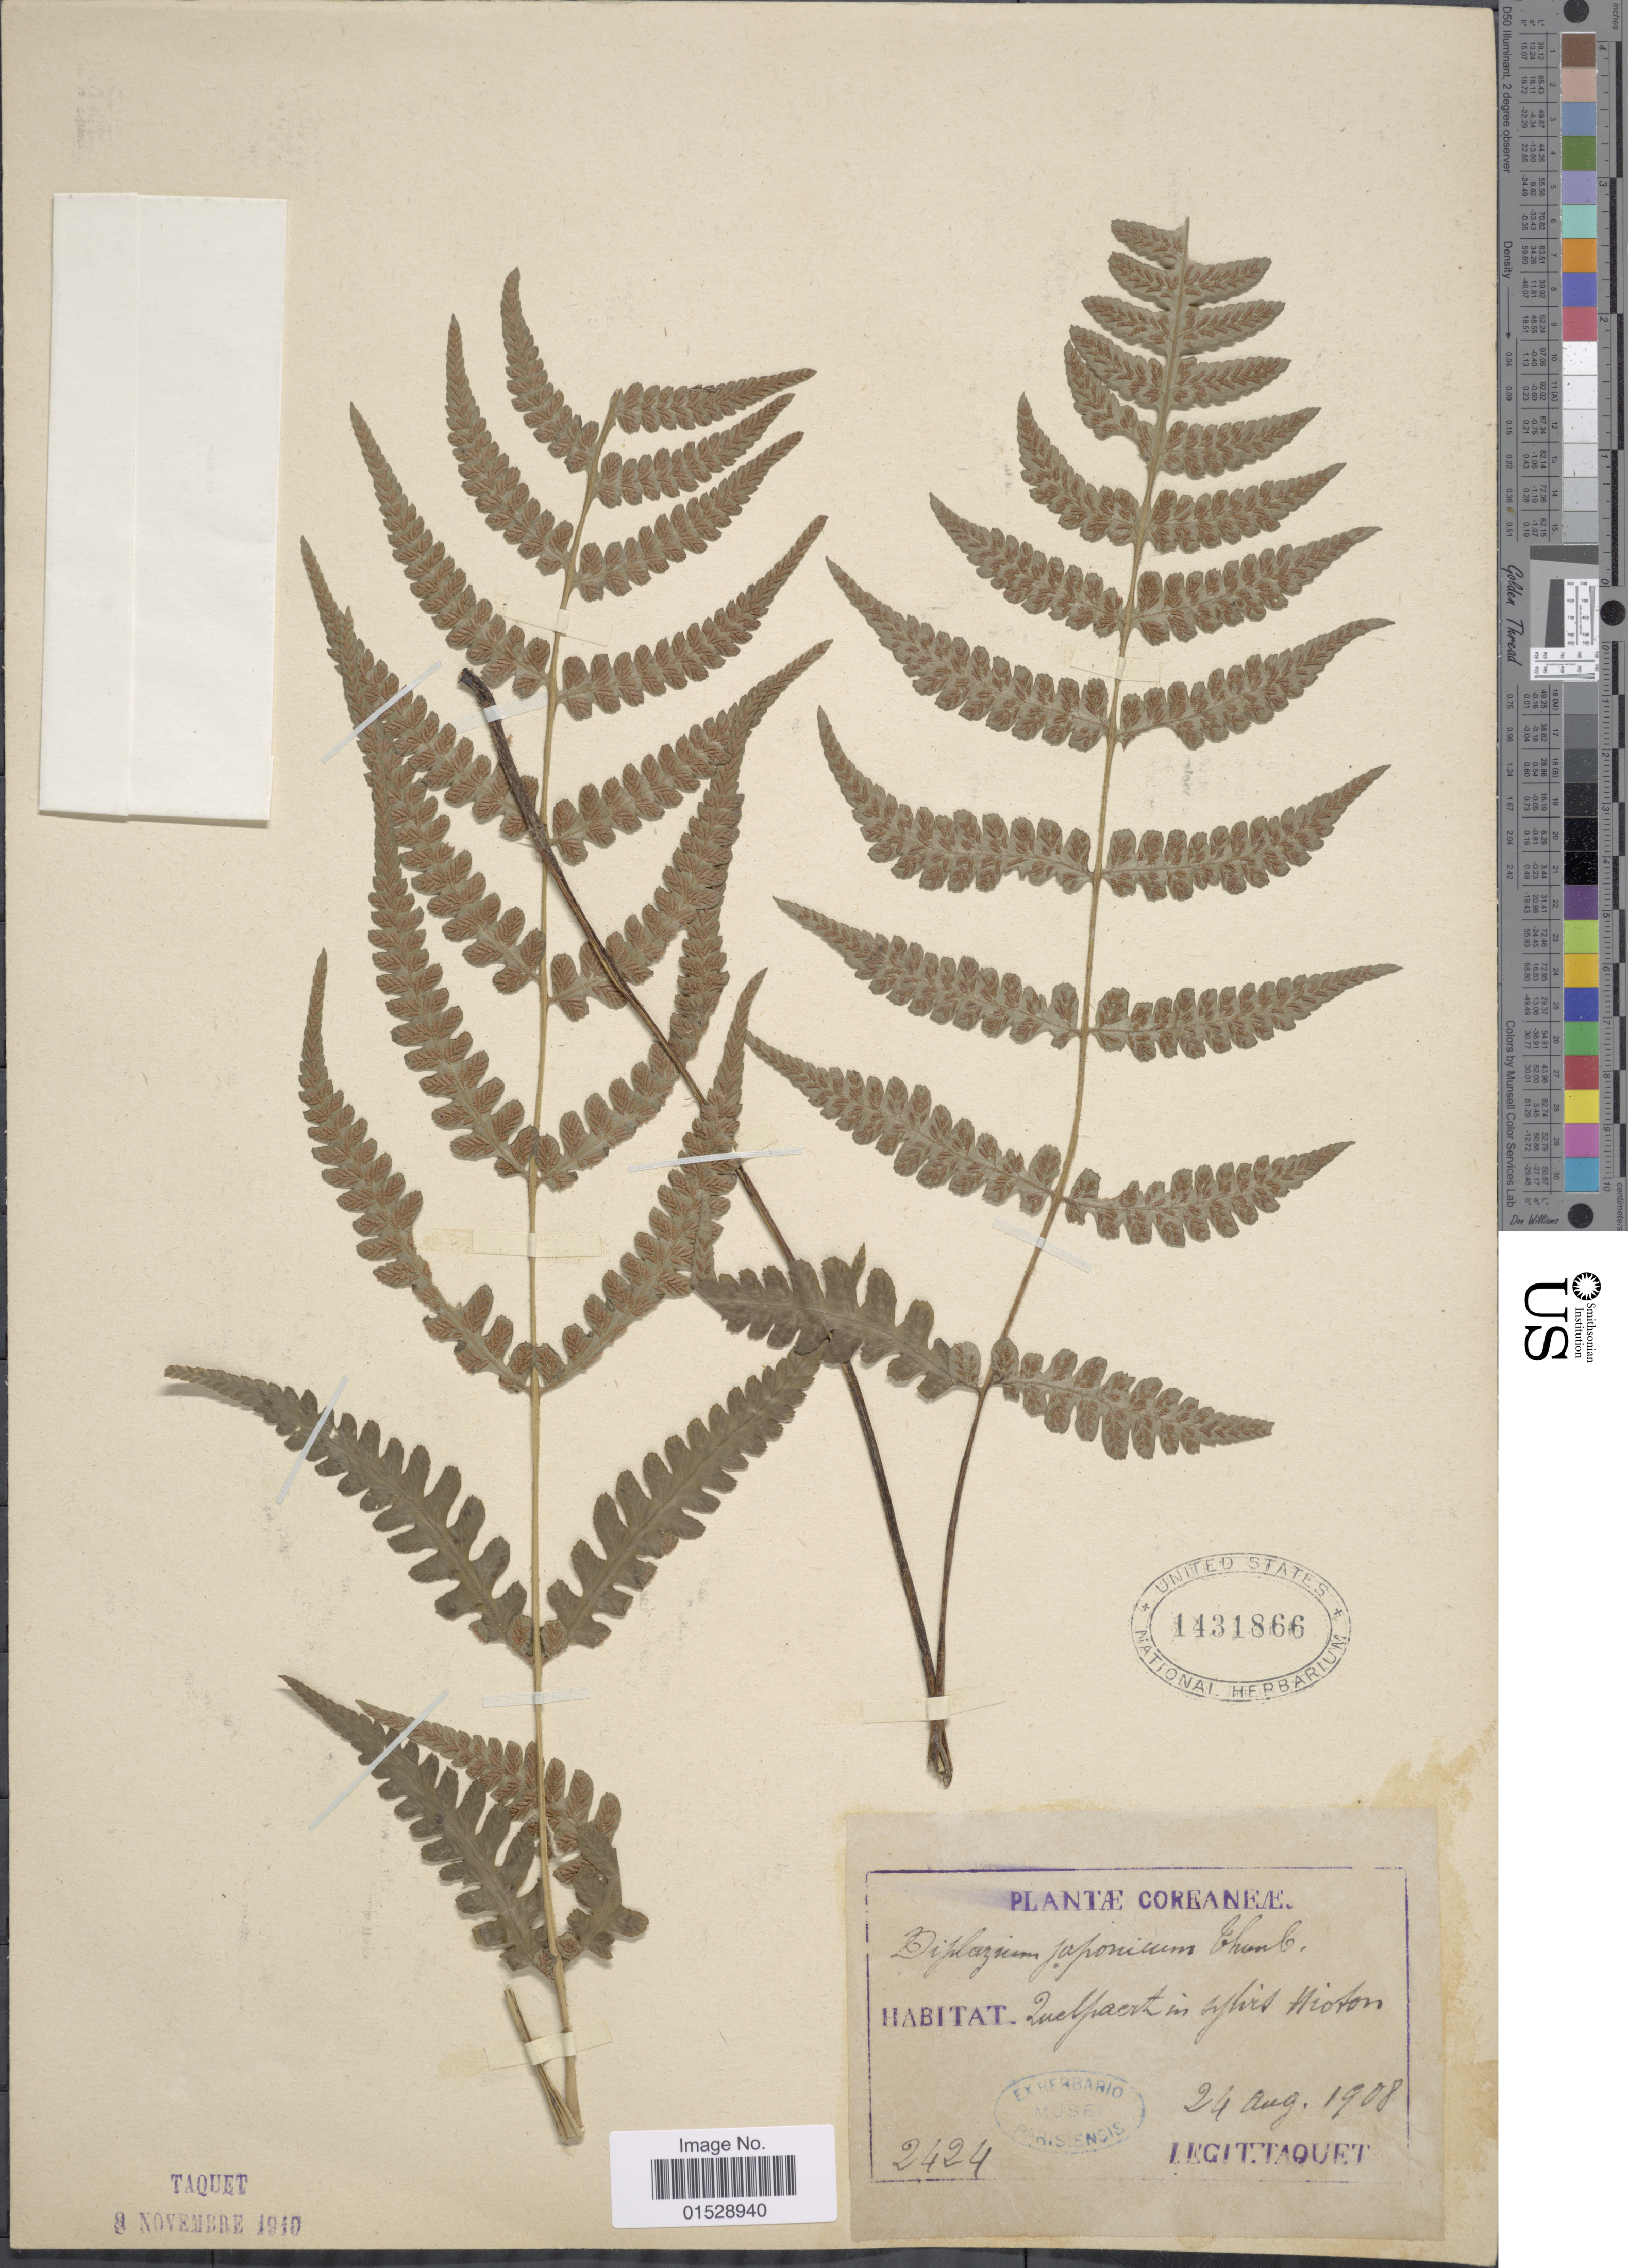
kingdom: Plantae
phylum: Tracheophyta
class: Polypodiopsida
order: Polypodiales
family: Athyriaceae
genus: Deparia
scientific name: Deparia japonica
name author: (Thunb.) M. Kato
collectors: Taquet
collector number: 2424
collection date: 1908-08-24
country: South Korea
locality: Coreaneae, Quelpaert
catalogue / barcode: US 1431866